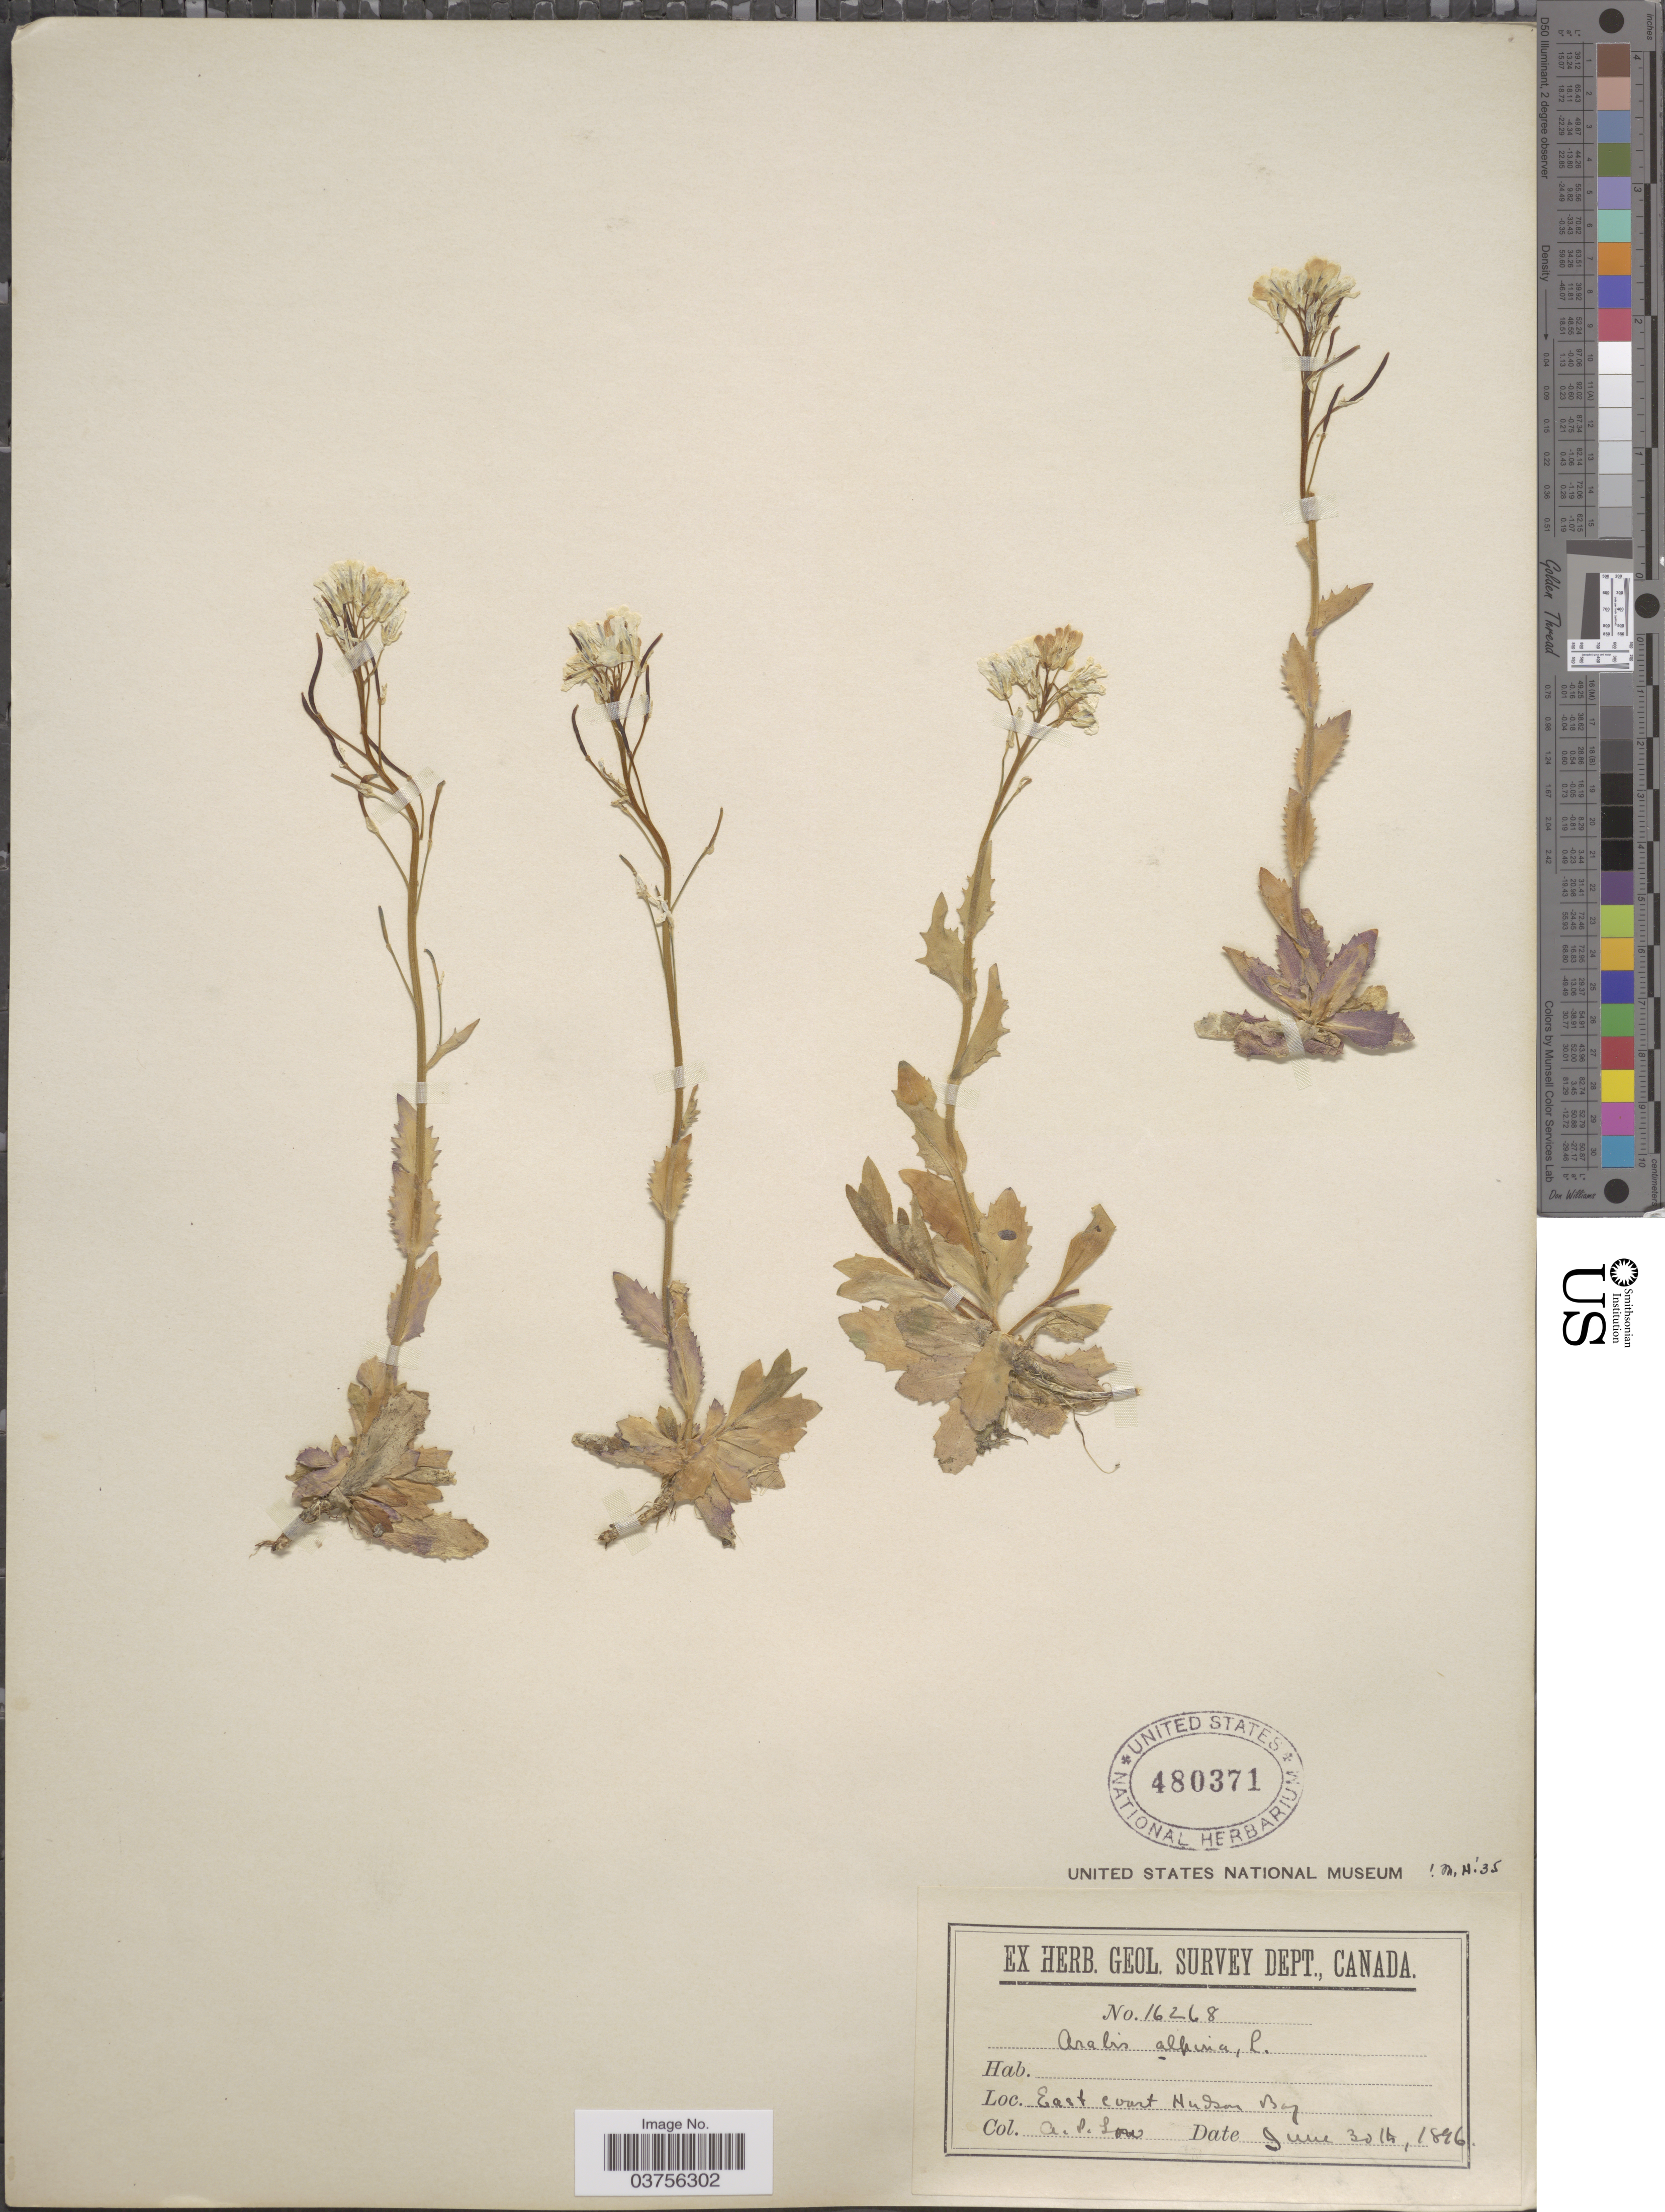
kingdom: Plantae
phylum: Tracheophyta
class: Magnoliopsida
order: Brassicales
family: Brassicaceae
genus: Arabis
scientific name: Arabis alpina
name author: L.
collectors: A. Low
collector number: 16268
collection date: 1896-06-30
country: Canada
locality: East court Hudson Bay.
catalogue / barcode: US 480371